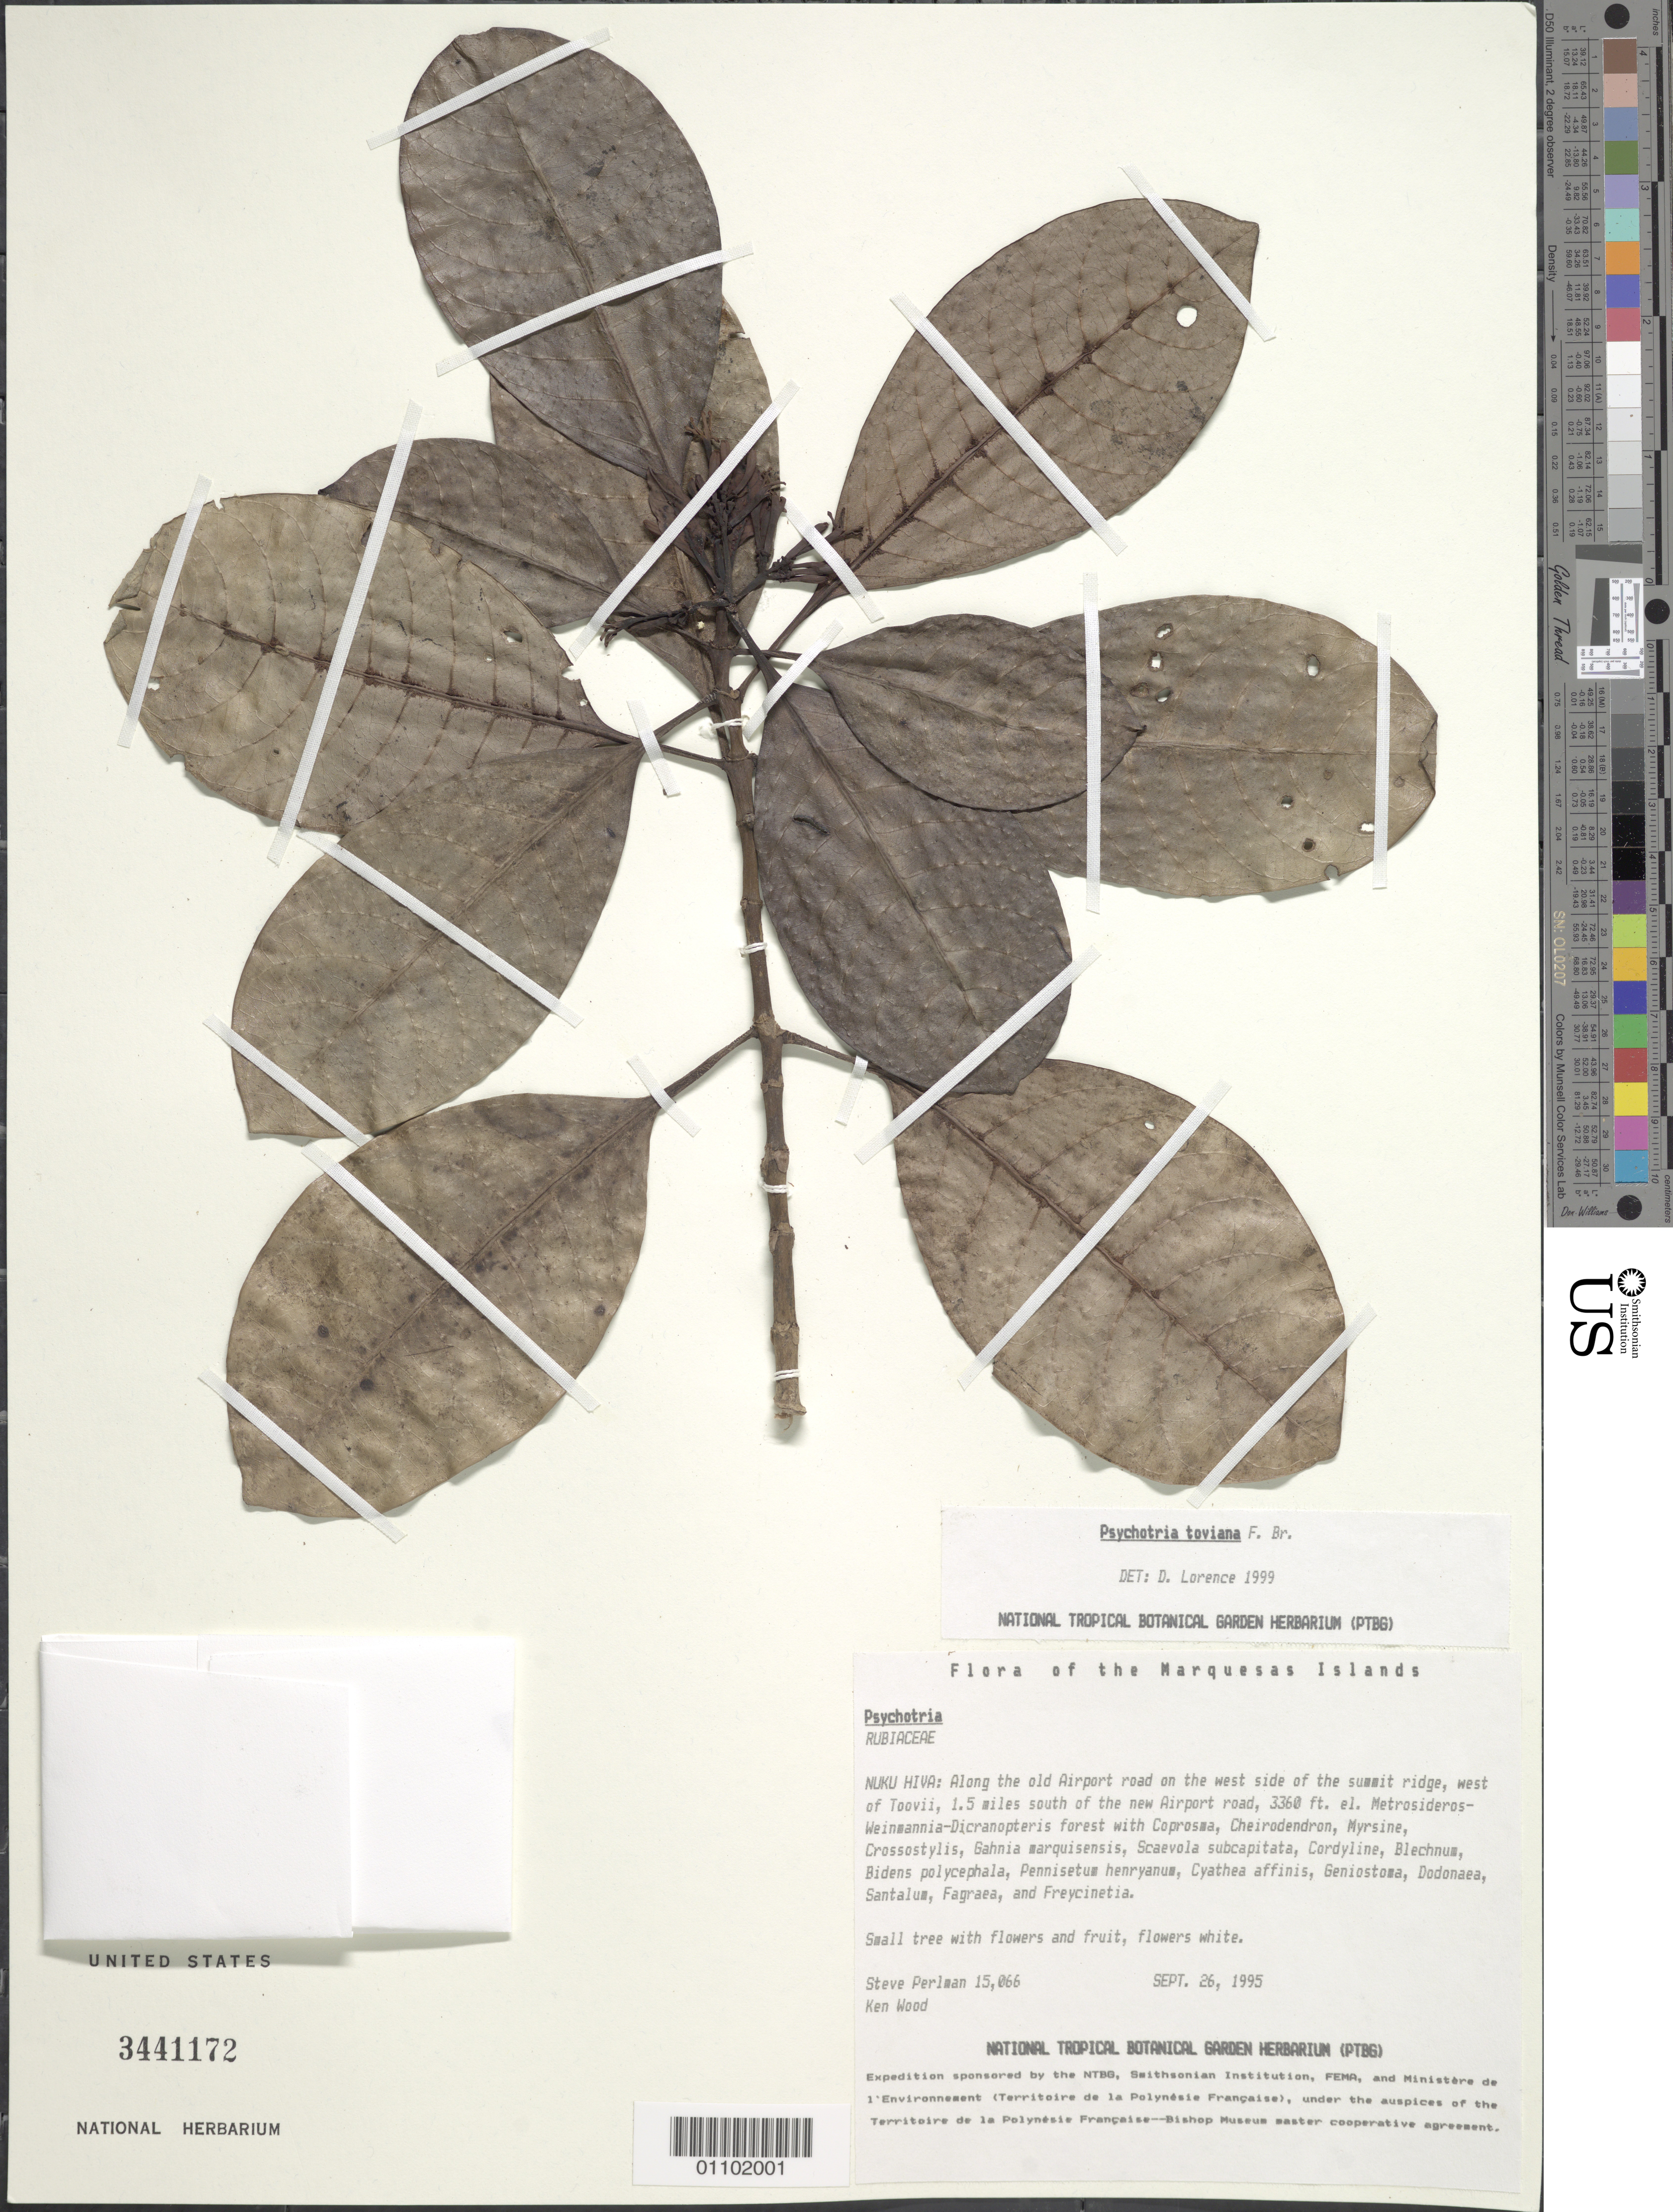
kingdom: Plantae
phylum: Tracheophyta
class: Magnoliopsida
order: Gentianales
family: Rubiaceae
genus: Psychotria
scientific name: Psychotria toviana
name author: F. Br.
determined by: Lorence, David H.; Wagner, W. H.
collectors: S. P. Perlman & K. R. Wood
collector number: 15066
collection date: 1995-09-26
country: French Polynesia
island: Nuku Hiva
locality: Along old airport road on W side of summit ridge, W of Toovii, 1.5 miles S of New Airport road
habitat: In Metrosideros - Weinmannia - Dicranopteris forest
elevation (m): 1024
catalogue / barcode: US 3441172